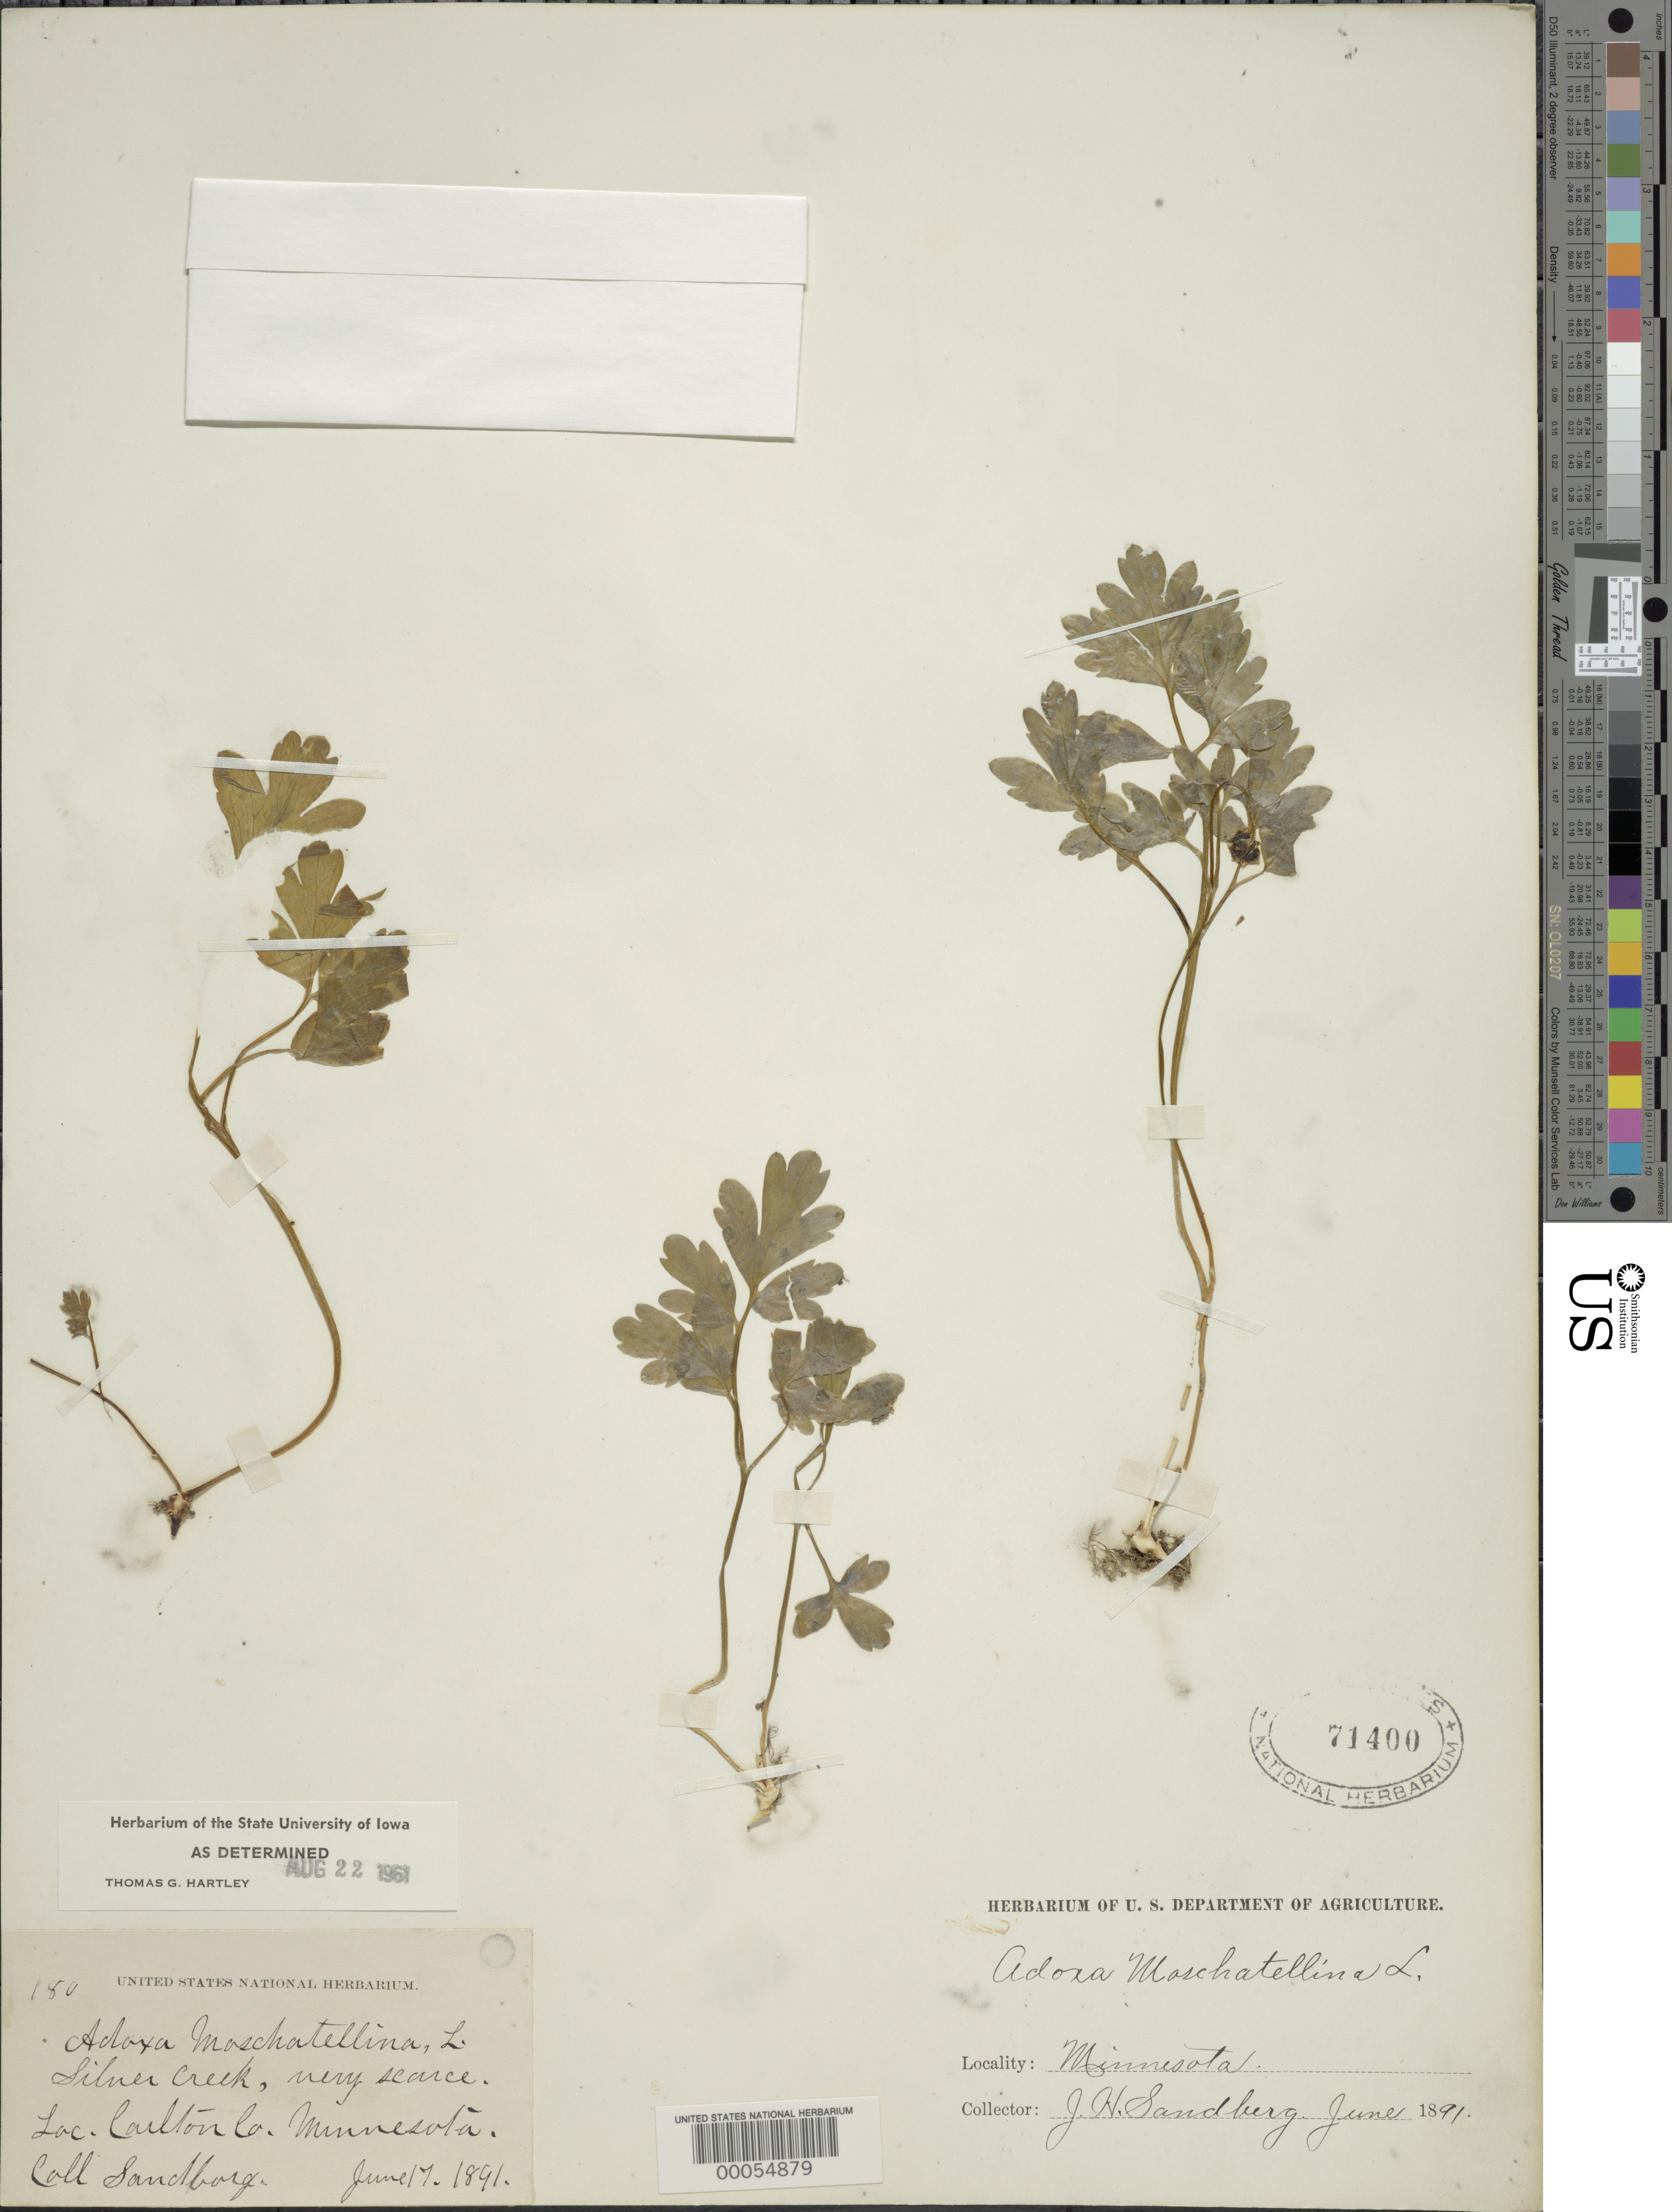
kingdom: Plantae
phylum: Tracheophyta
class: Magnoliopsida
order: Dipsacales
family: Viburnaceae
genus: Adoxa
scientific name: Adoxa moschatellina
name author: L.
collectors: J. H. Sandberg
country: United States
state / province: Minnesota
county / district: Carlton / Chippewa / Lake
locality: Lake carlton county (?). [= carlton co. / lake co. or carlton lake, chippewa co.?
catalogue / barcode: US 71400